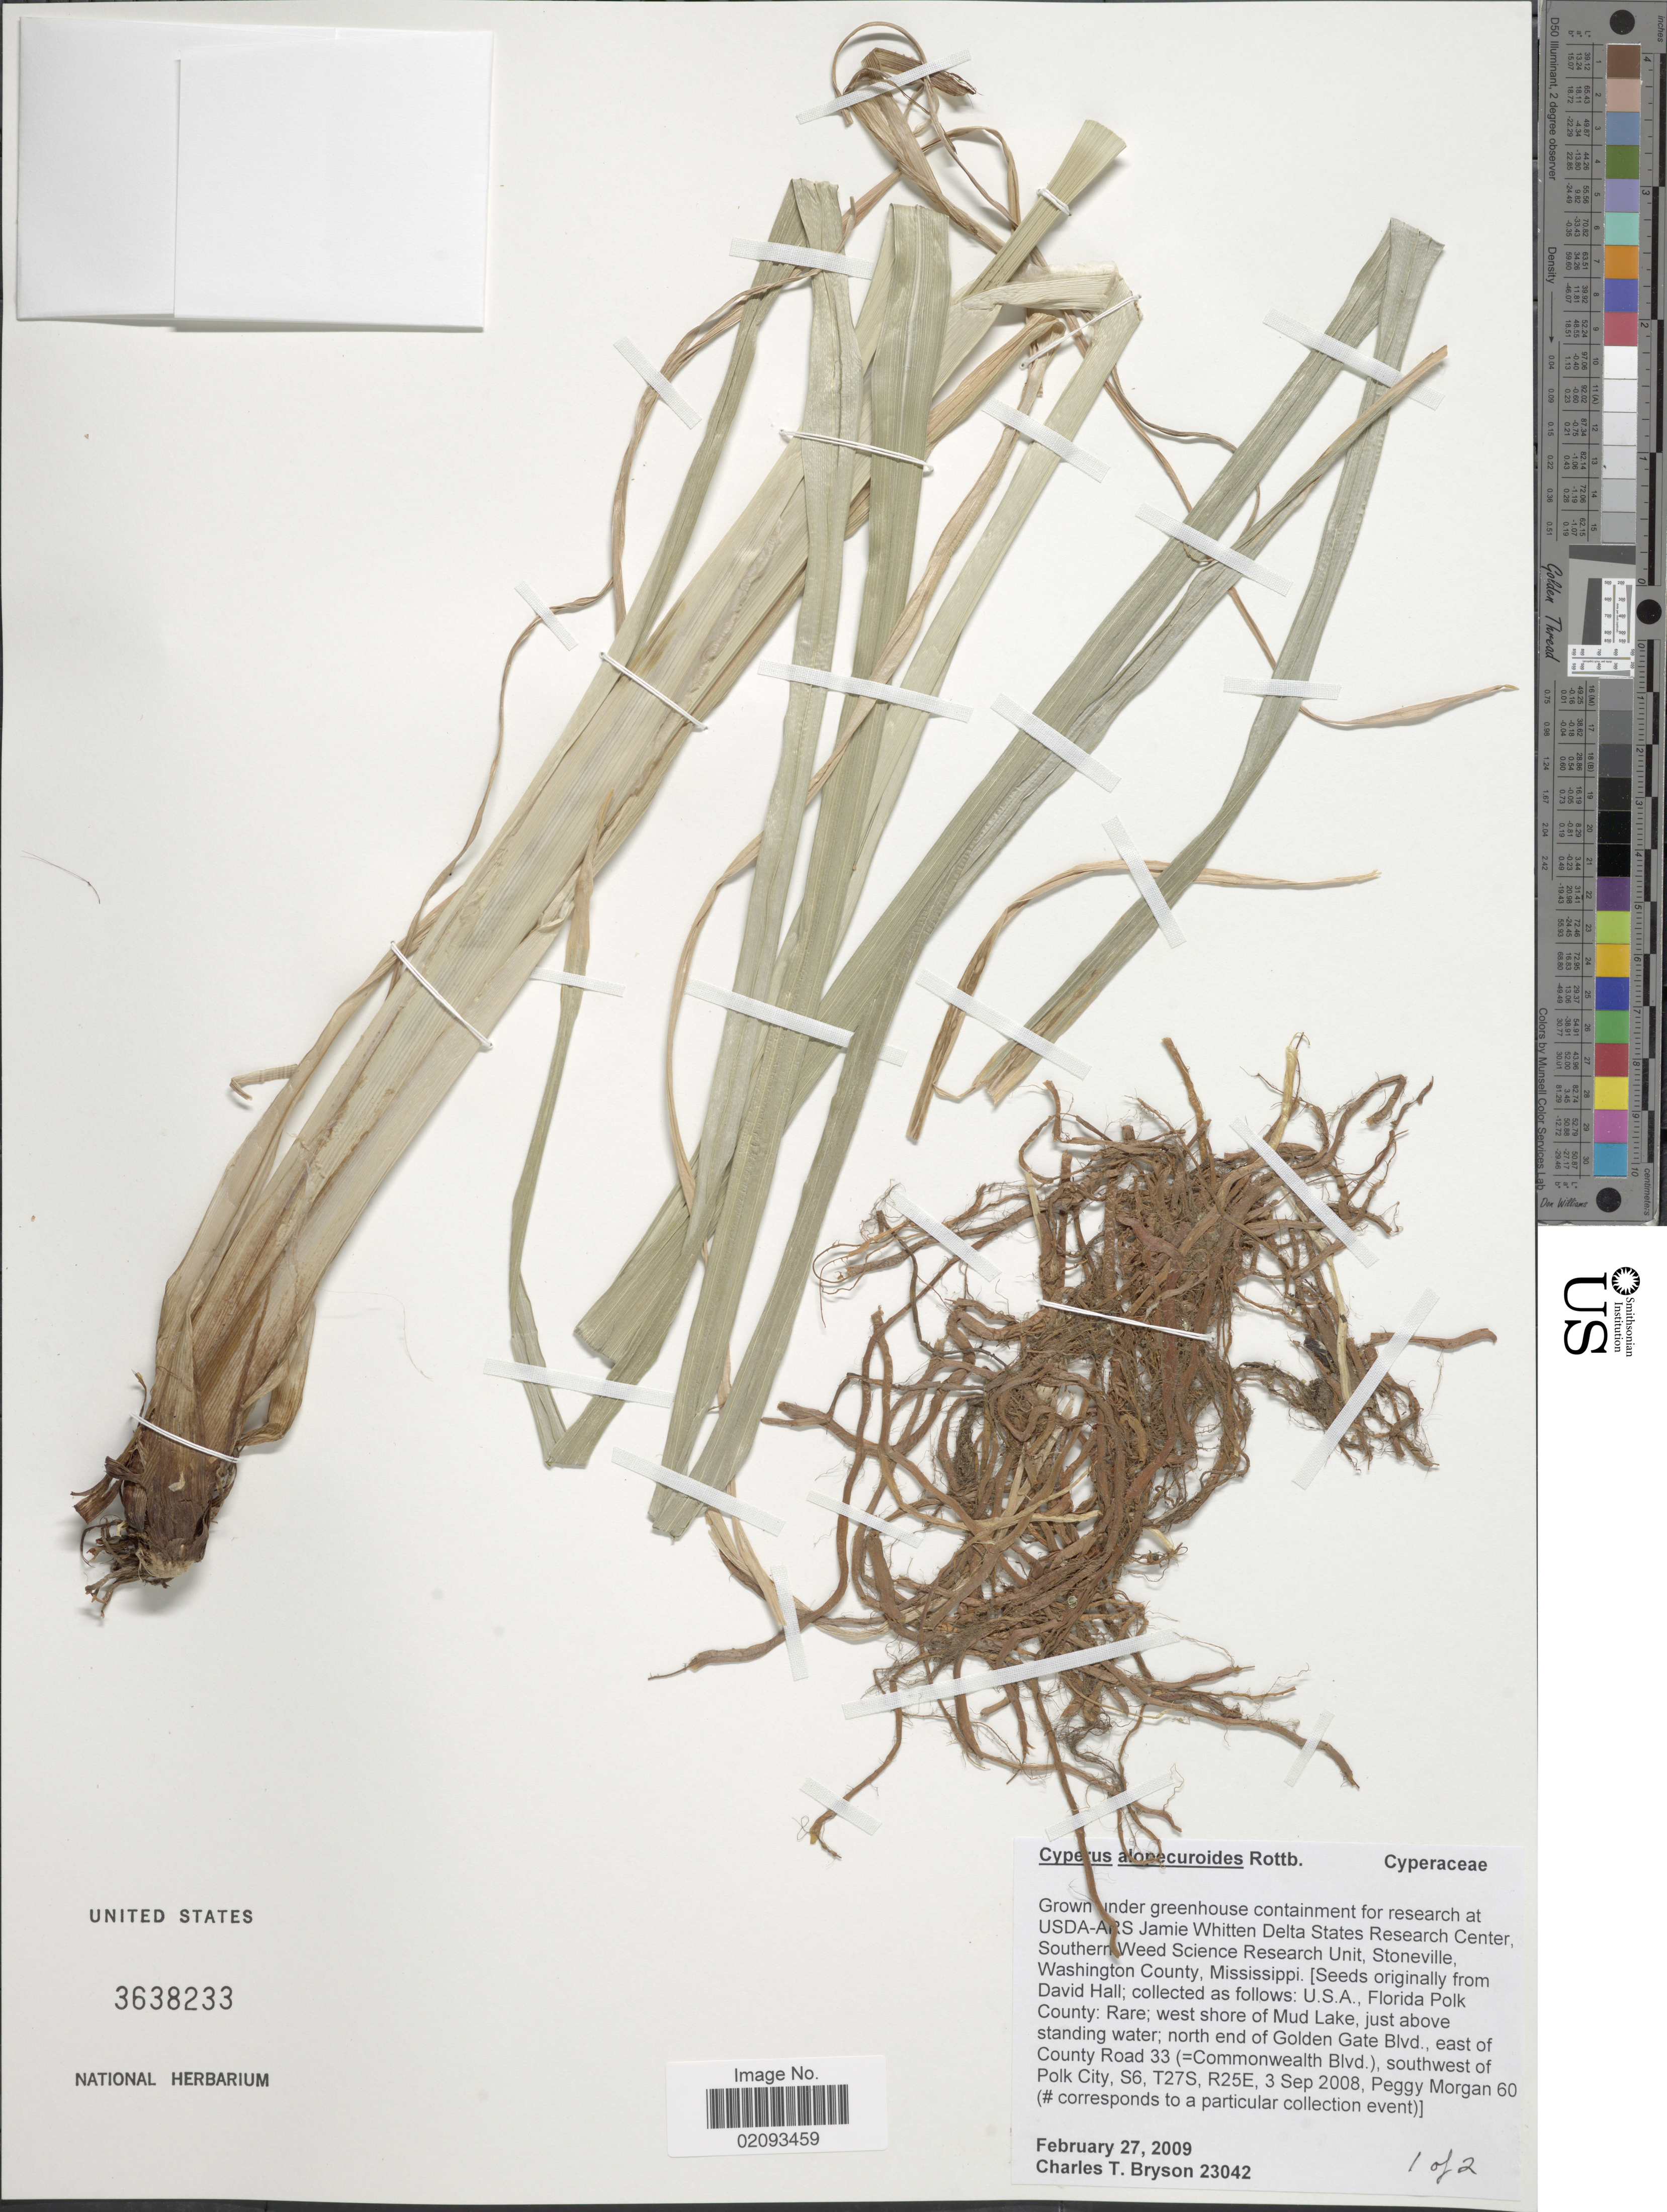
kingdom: Plantae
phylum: Tracheophyta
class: Liliopsida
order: Poales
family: Cyperaceae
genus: Cyperus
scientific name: Cyperus alopecuroides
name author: Rottb.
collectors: C. Bryson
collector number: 23042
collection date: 2009-02-27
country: United States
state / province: Mississippi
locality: USDA-ARS Jamie Whitten Delta States Research Center, Southern Weed Science Research Unit, Stoneville, Washington County, [Seeds originally from David Hall; collected as follows: U.S.A., Florida Polk County: Rare; west shore of Mud Lake, above standing water; north end of Golden Gate Blvd., east of County Road 33 (=Commonwealth Blvd.) southwest of Polk City, S6, T27S, R25E, 3 Sep 2008]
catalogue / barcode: US 3638233